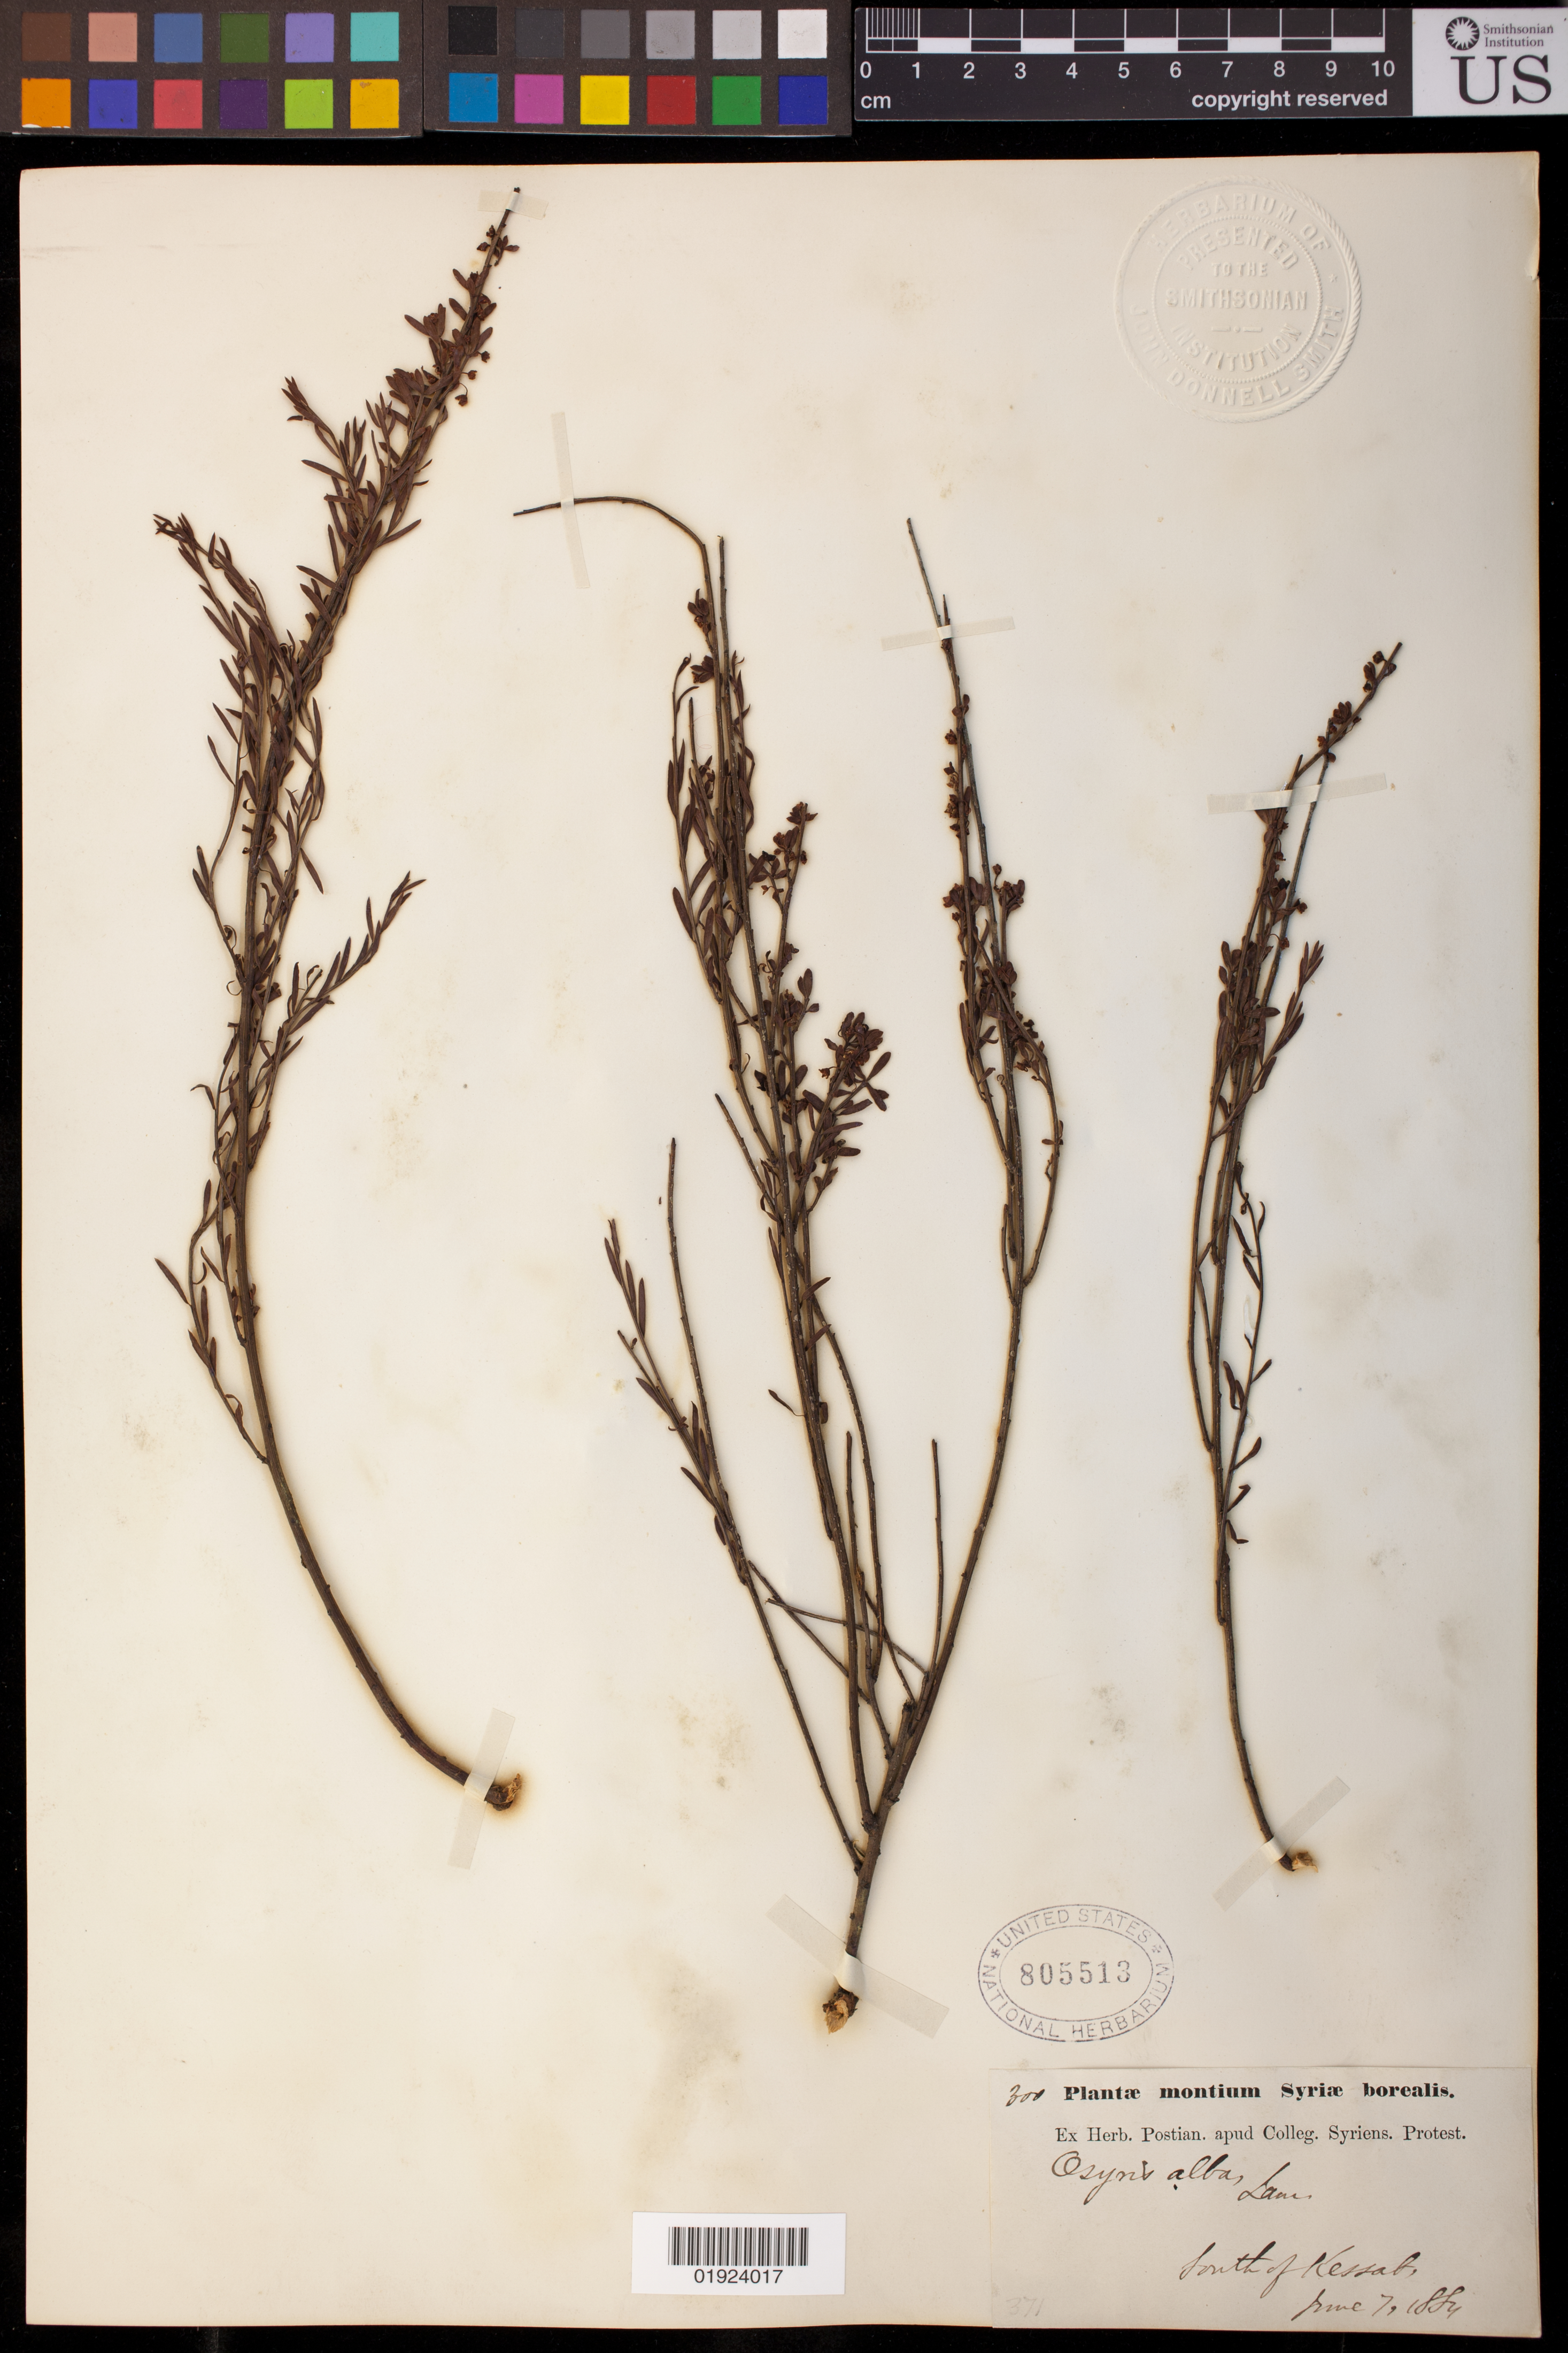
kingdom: Plantae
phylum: Tracheophyta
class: Magnoliopsida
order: Santalales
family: Santalaceae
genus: Osyris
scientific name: Osyris alba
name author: L.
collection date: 1884-06-07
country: Syria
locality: Plantae montium Syriae borealis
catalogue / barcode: US 805513